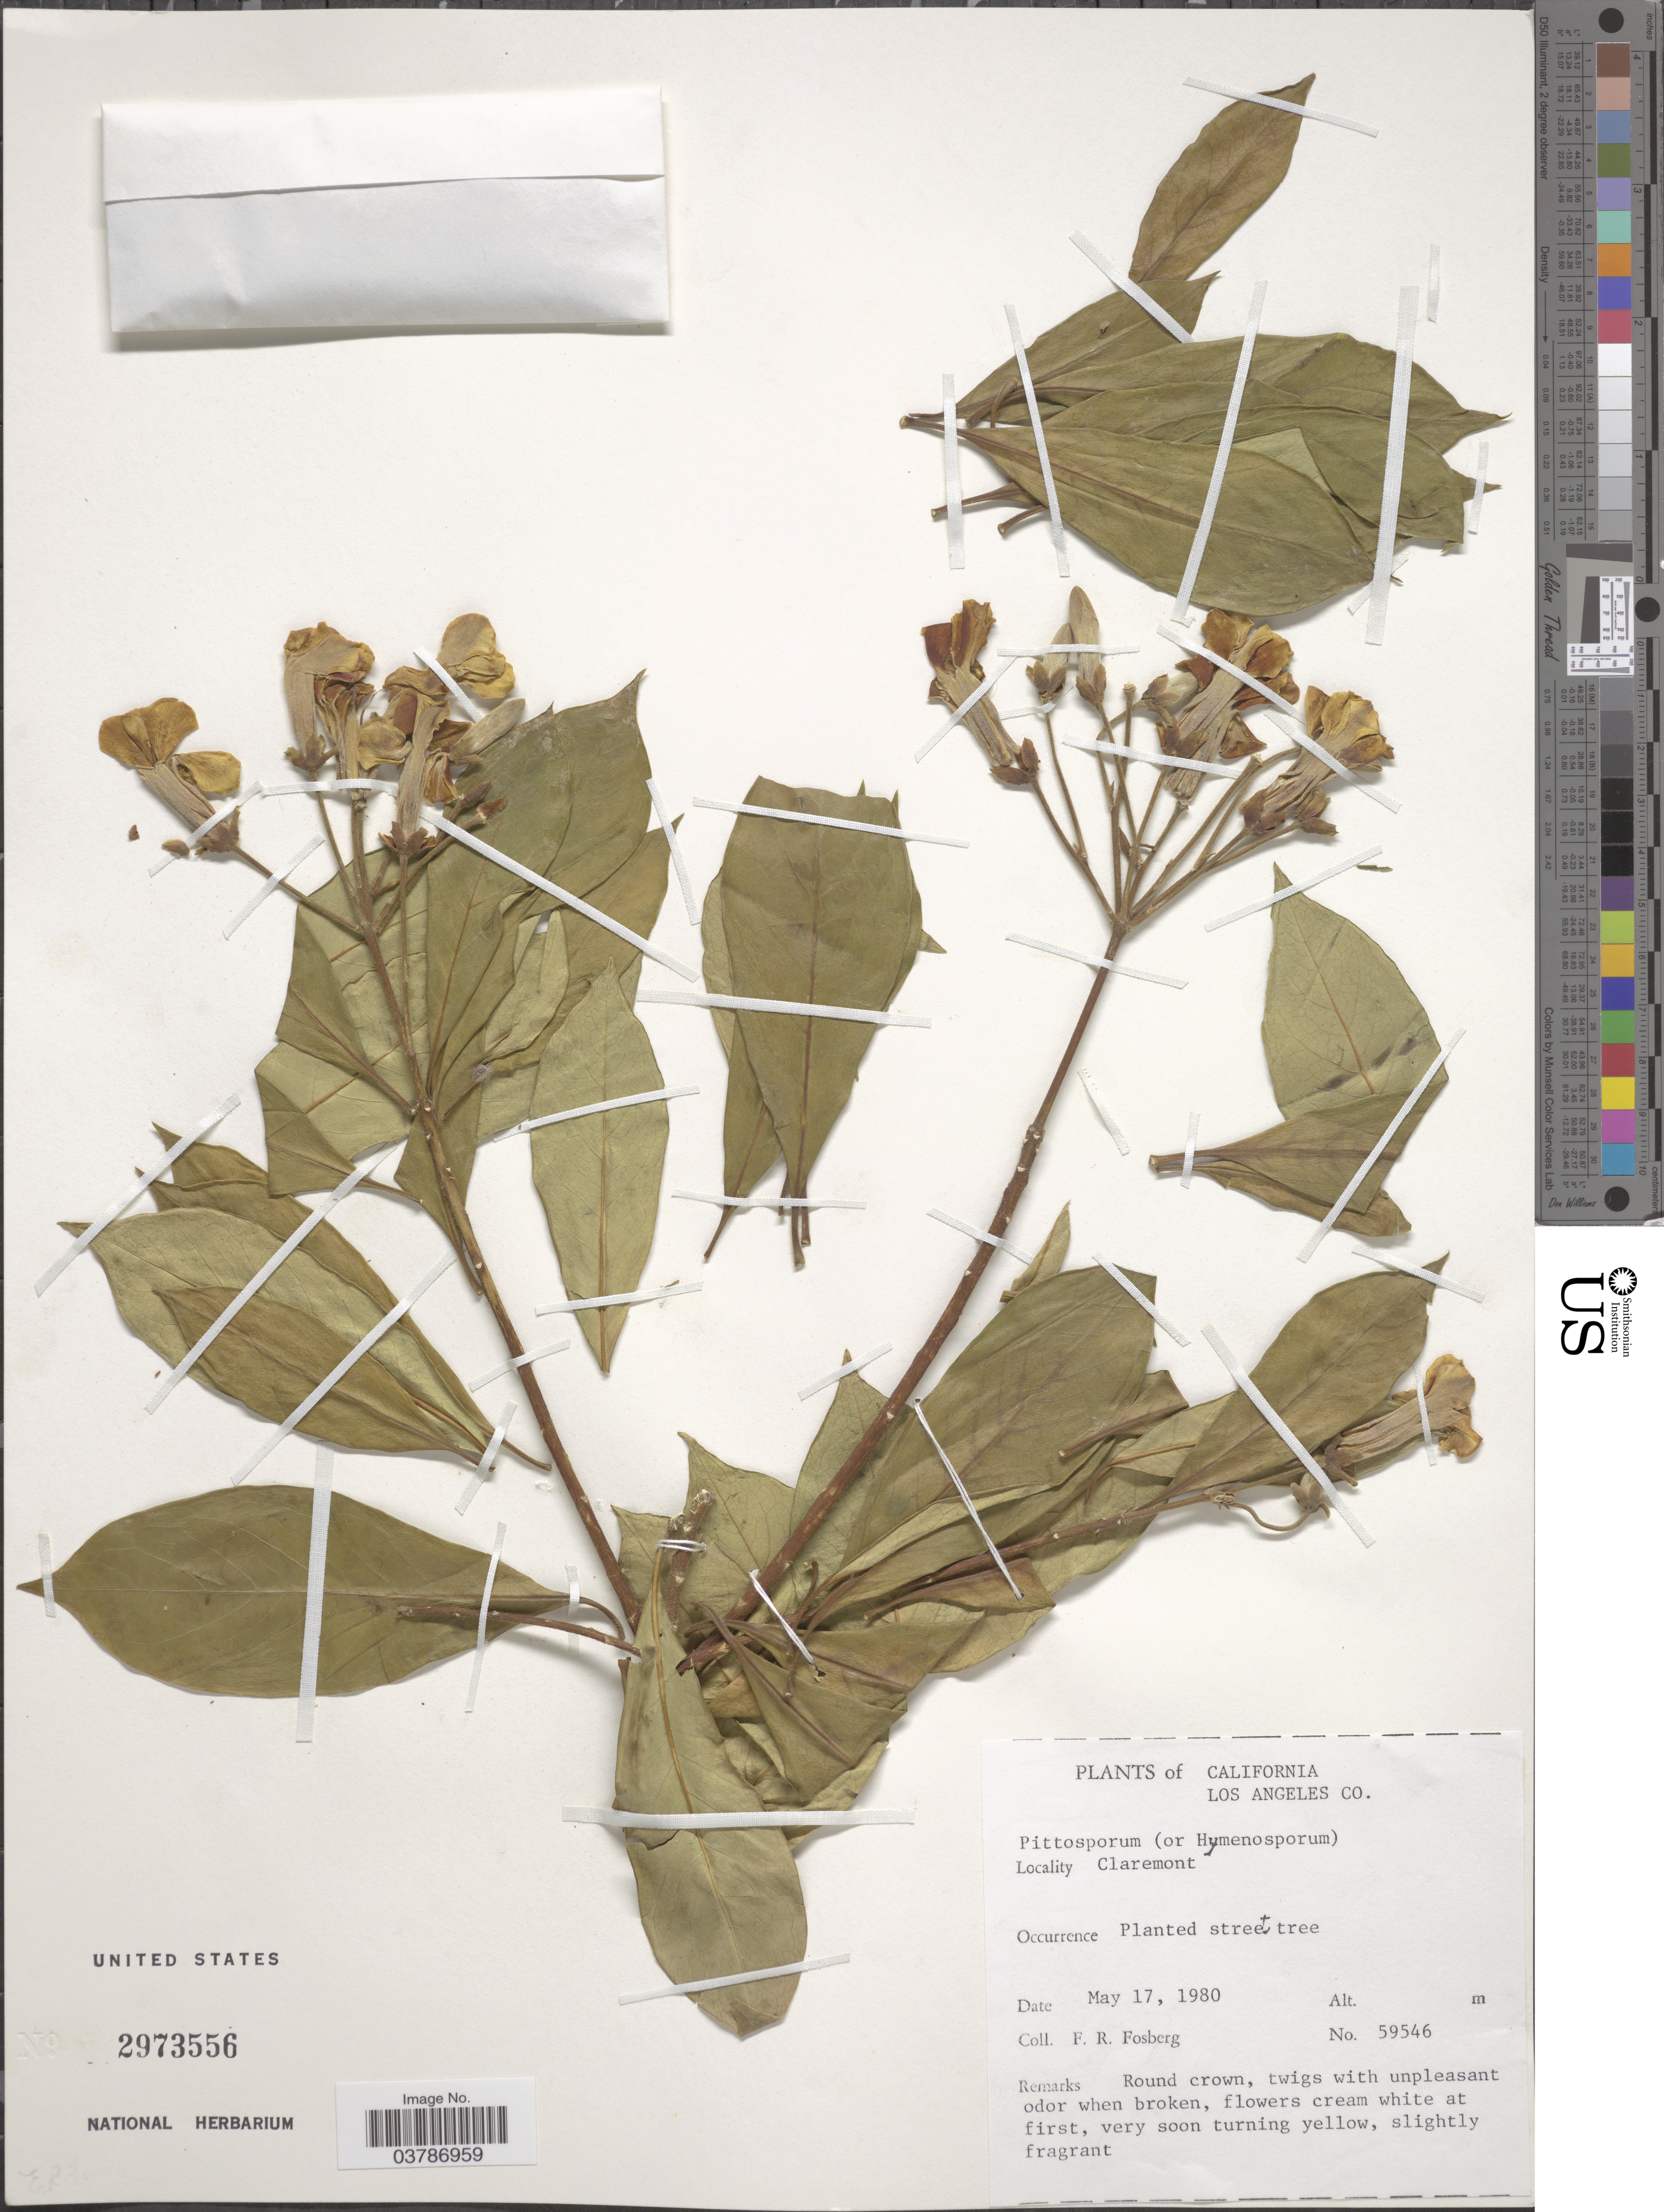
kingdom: Plantae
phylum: Tracheophyta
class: Magnoliopsida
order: Apiales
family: Pittosporaceae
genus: Pittosporum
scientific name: Pittosporum sp.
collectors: F. R. Fosberg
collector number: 59546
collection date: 1980-05-17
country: United States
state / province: California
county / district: Los Angeles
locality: Los Angeles Co. Claremont.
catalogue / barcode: US 2973556